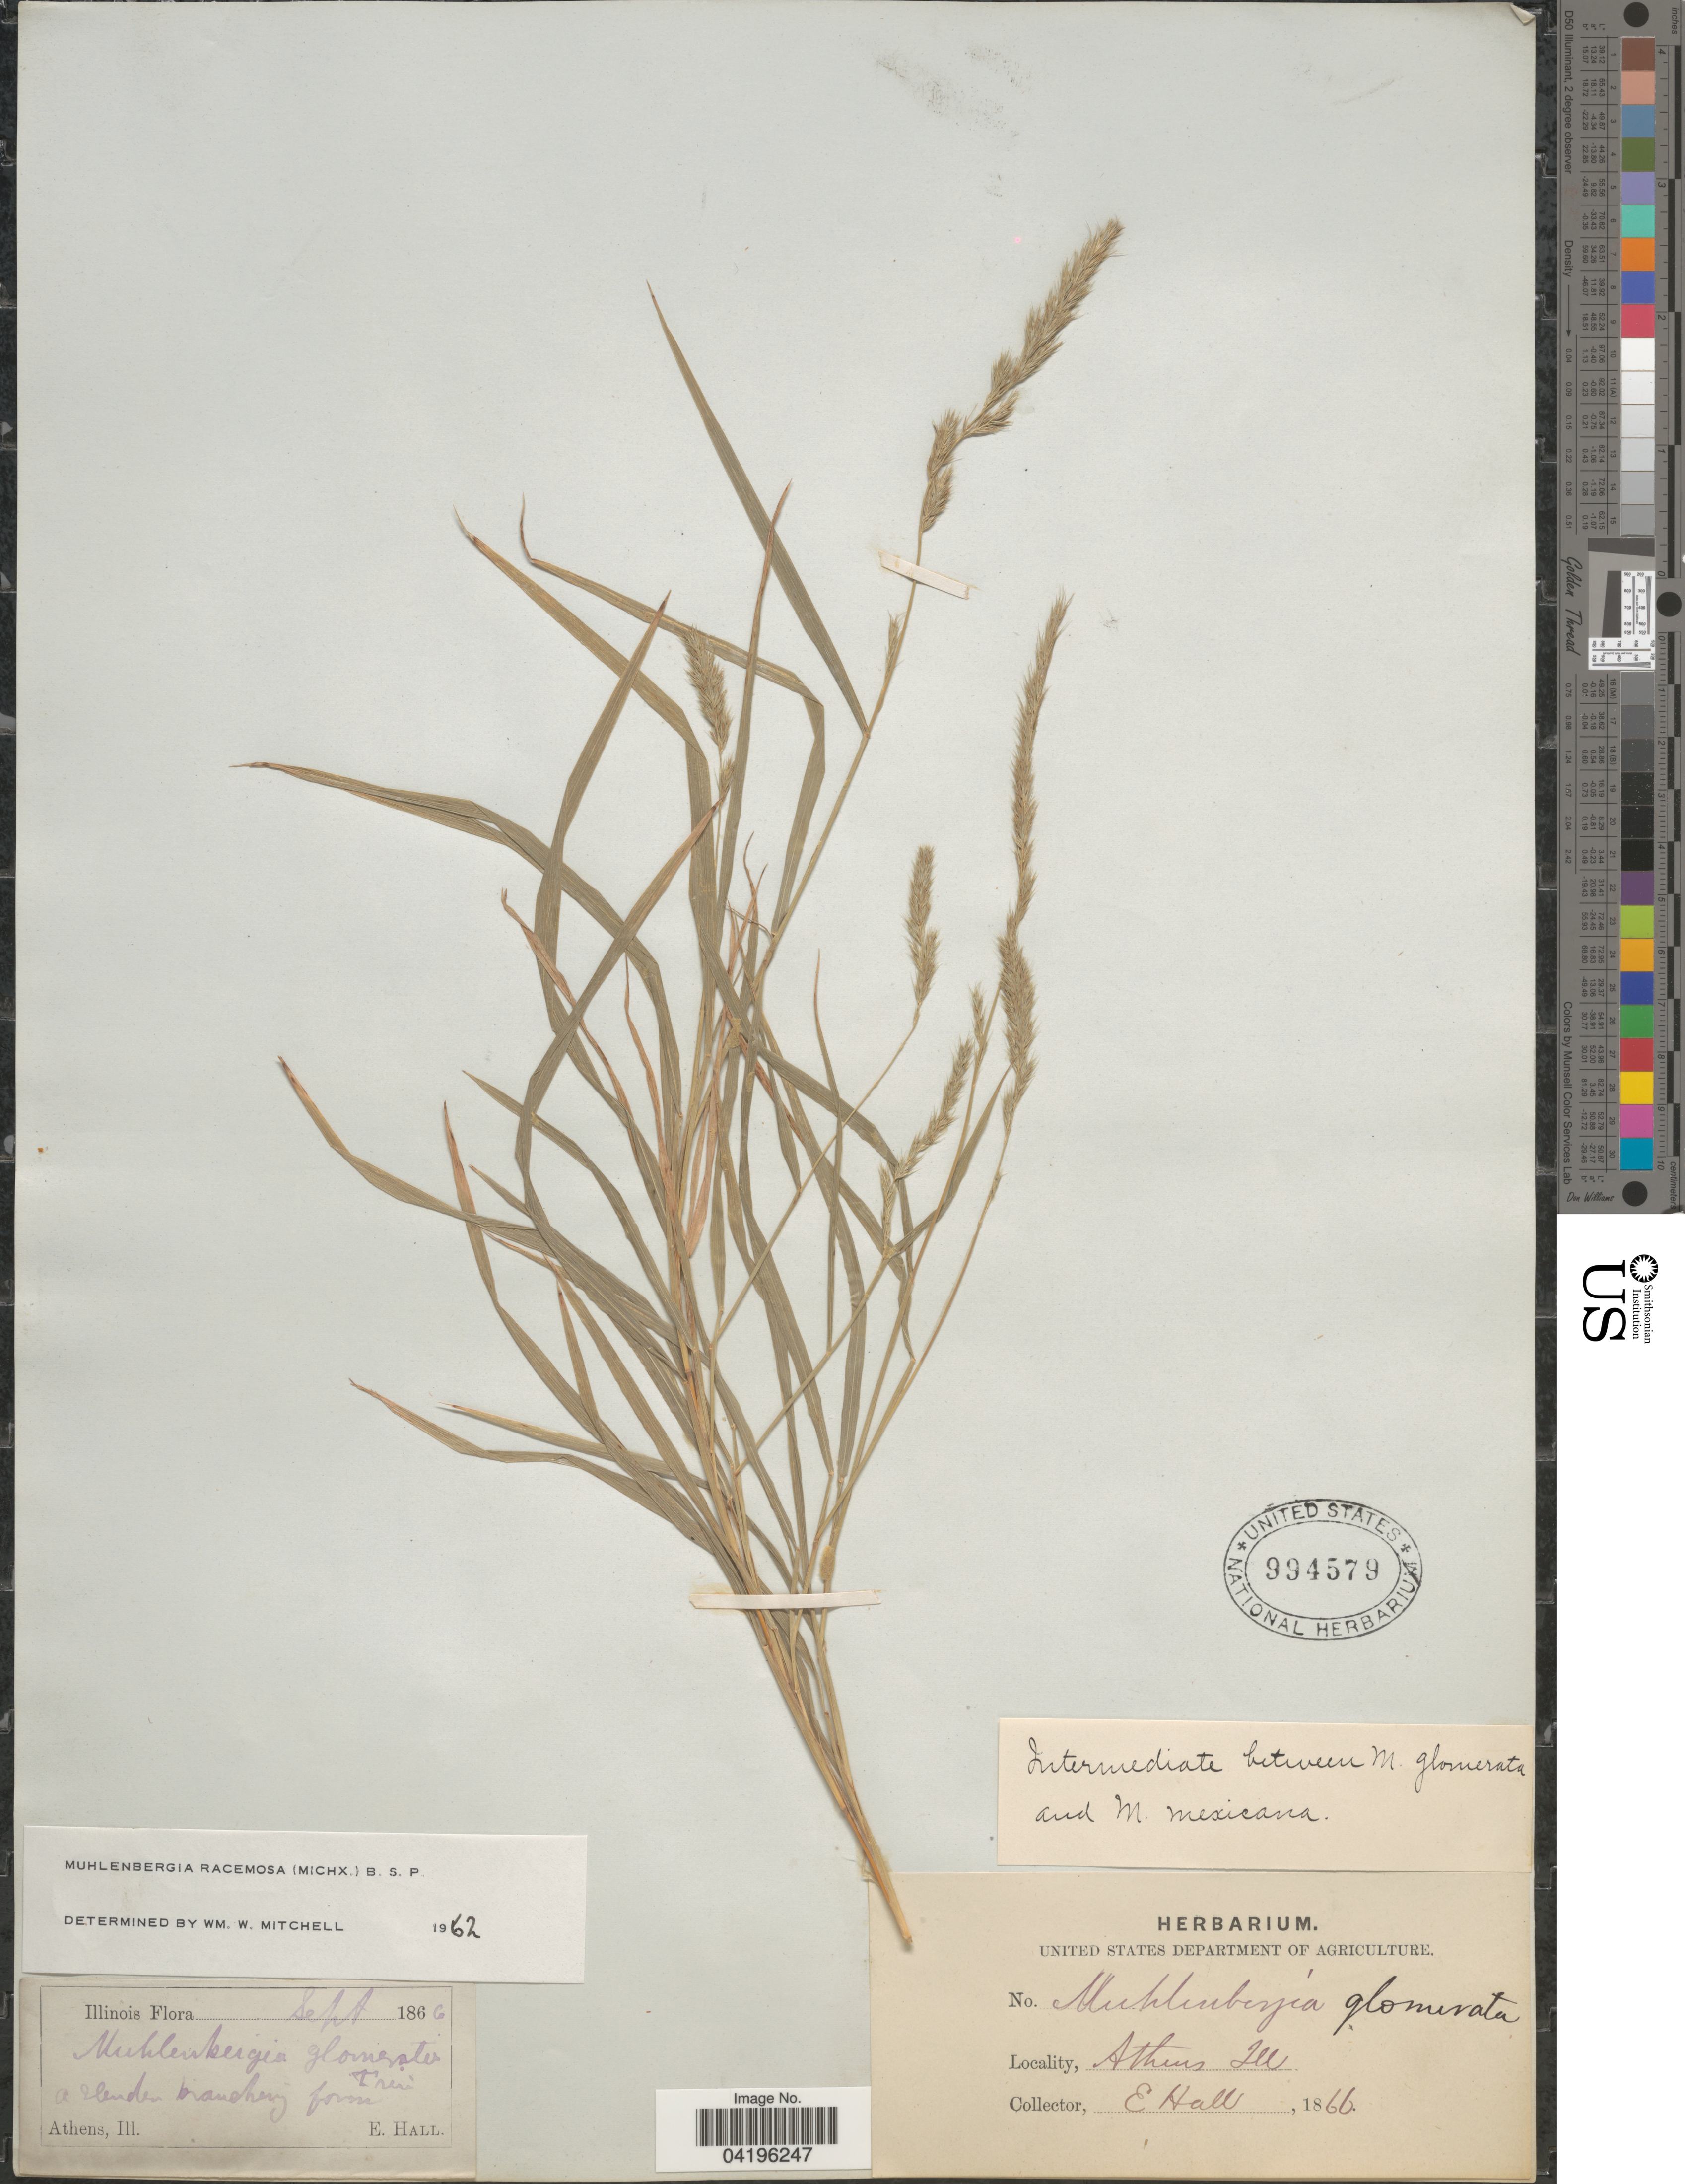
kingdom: Plantae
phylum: Tracheophyta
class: Liliopsida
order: Poales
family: Poaceae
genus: Muhlenbergia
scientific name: Muhlenbergia racemosa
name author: (Michx.) Britton et al.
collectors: E. Hall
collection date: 1866-09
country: United States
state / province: Illinois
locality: Athens.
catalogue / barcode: US 994579